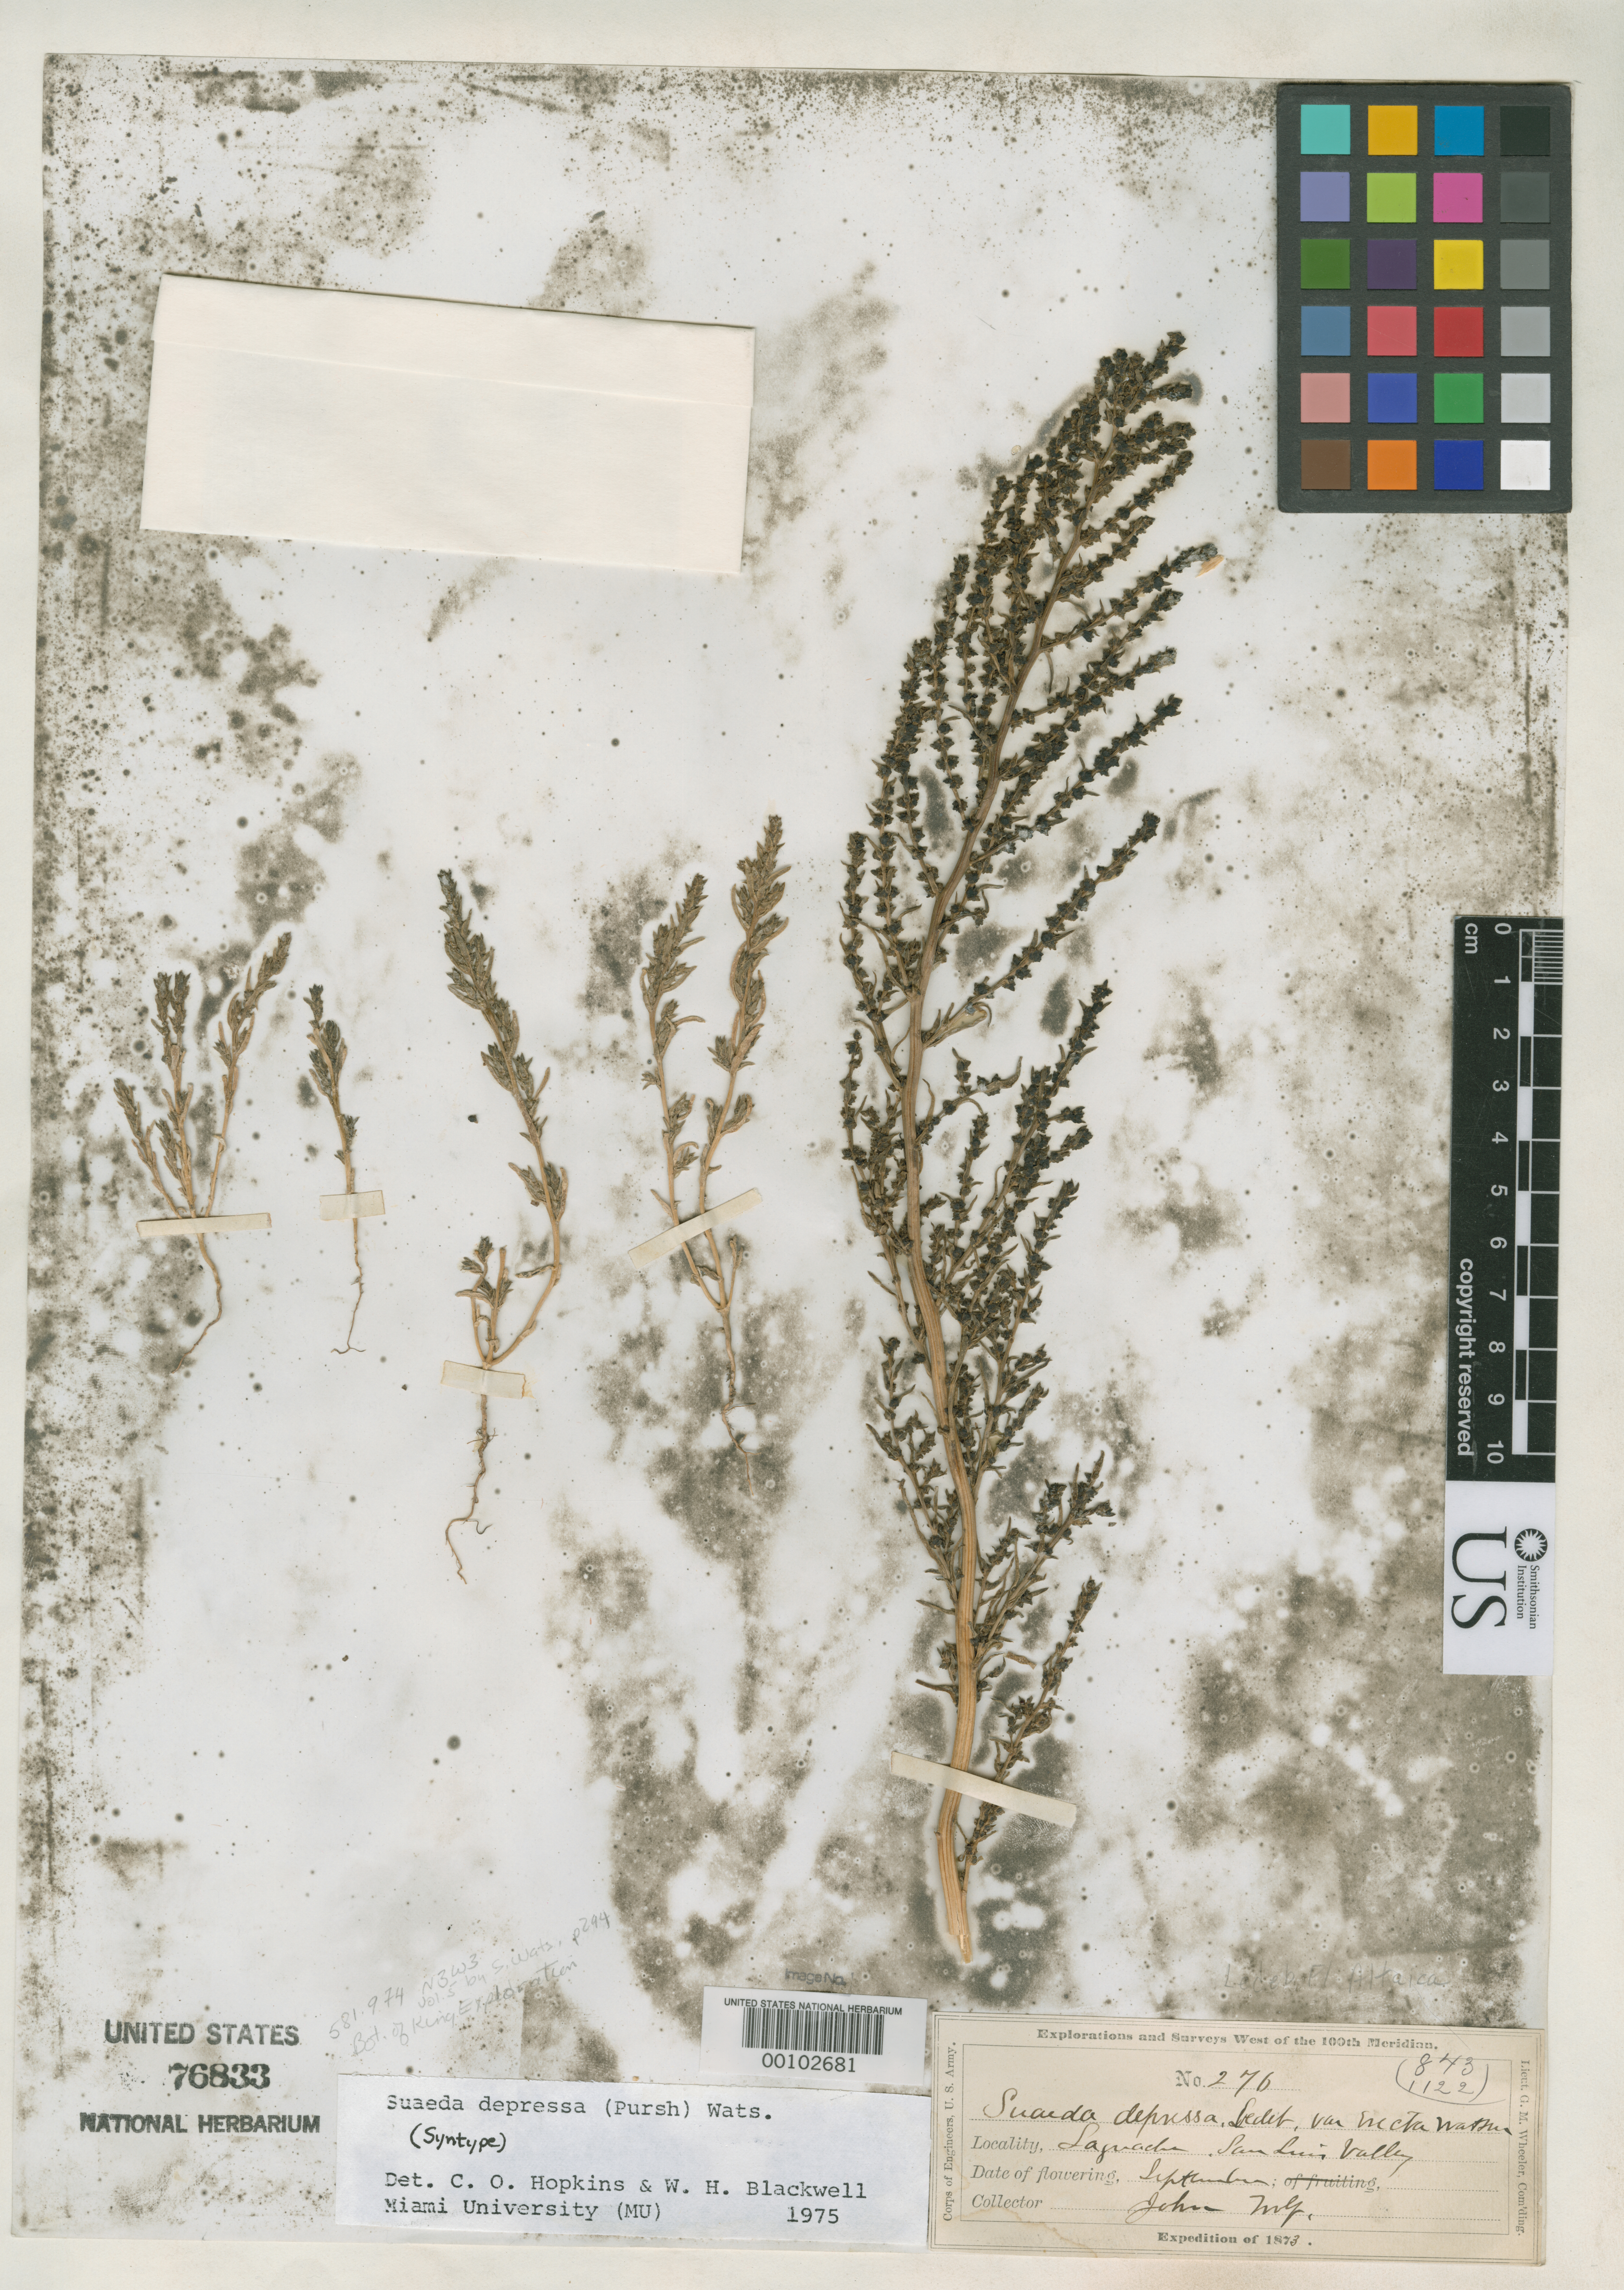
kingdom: Plantae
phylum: Tracheophyta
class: Magnoliopsida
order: Caryophyllales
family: Amaranthaceae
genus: Suaeda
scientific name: Suaeda depressa var. erecta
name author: S. Watson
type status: Syntype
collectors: J. Wolf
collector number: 276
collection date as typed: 1873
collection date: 1873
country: United States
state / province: Colorado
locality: Saguache,San Luis Valley.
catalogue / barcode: US 76833